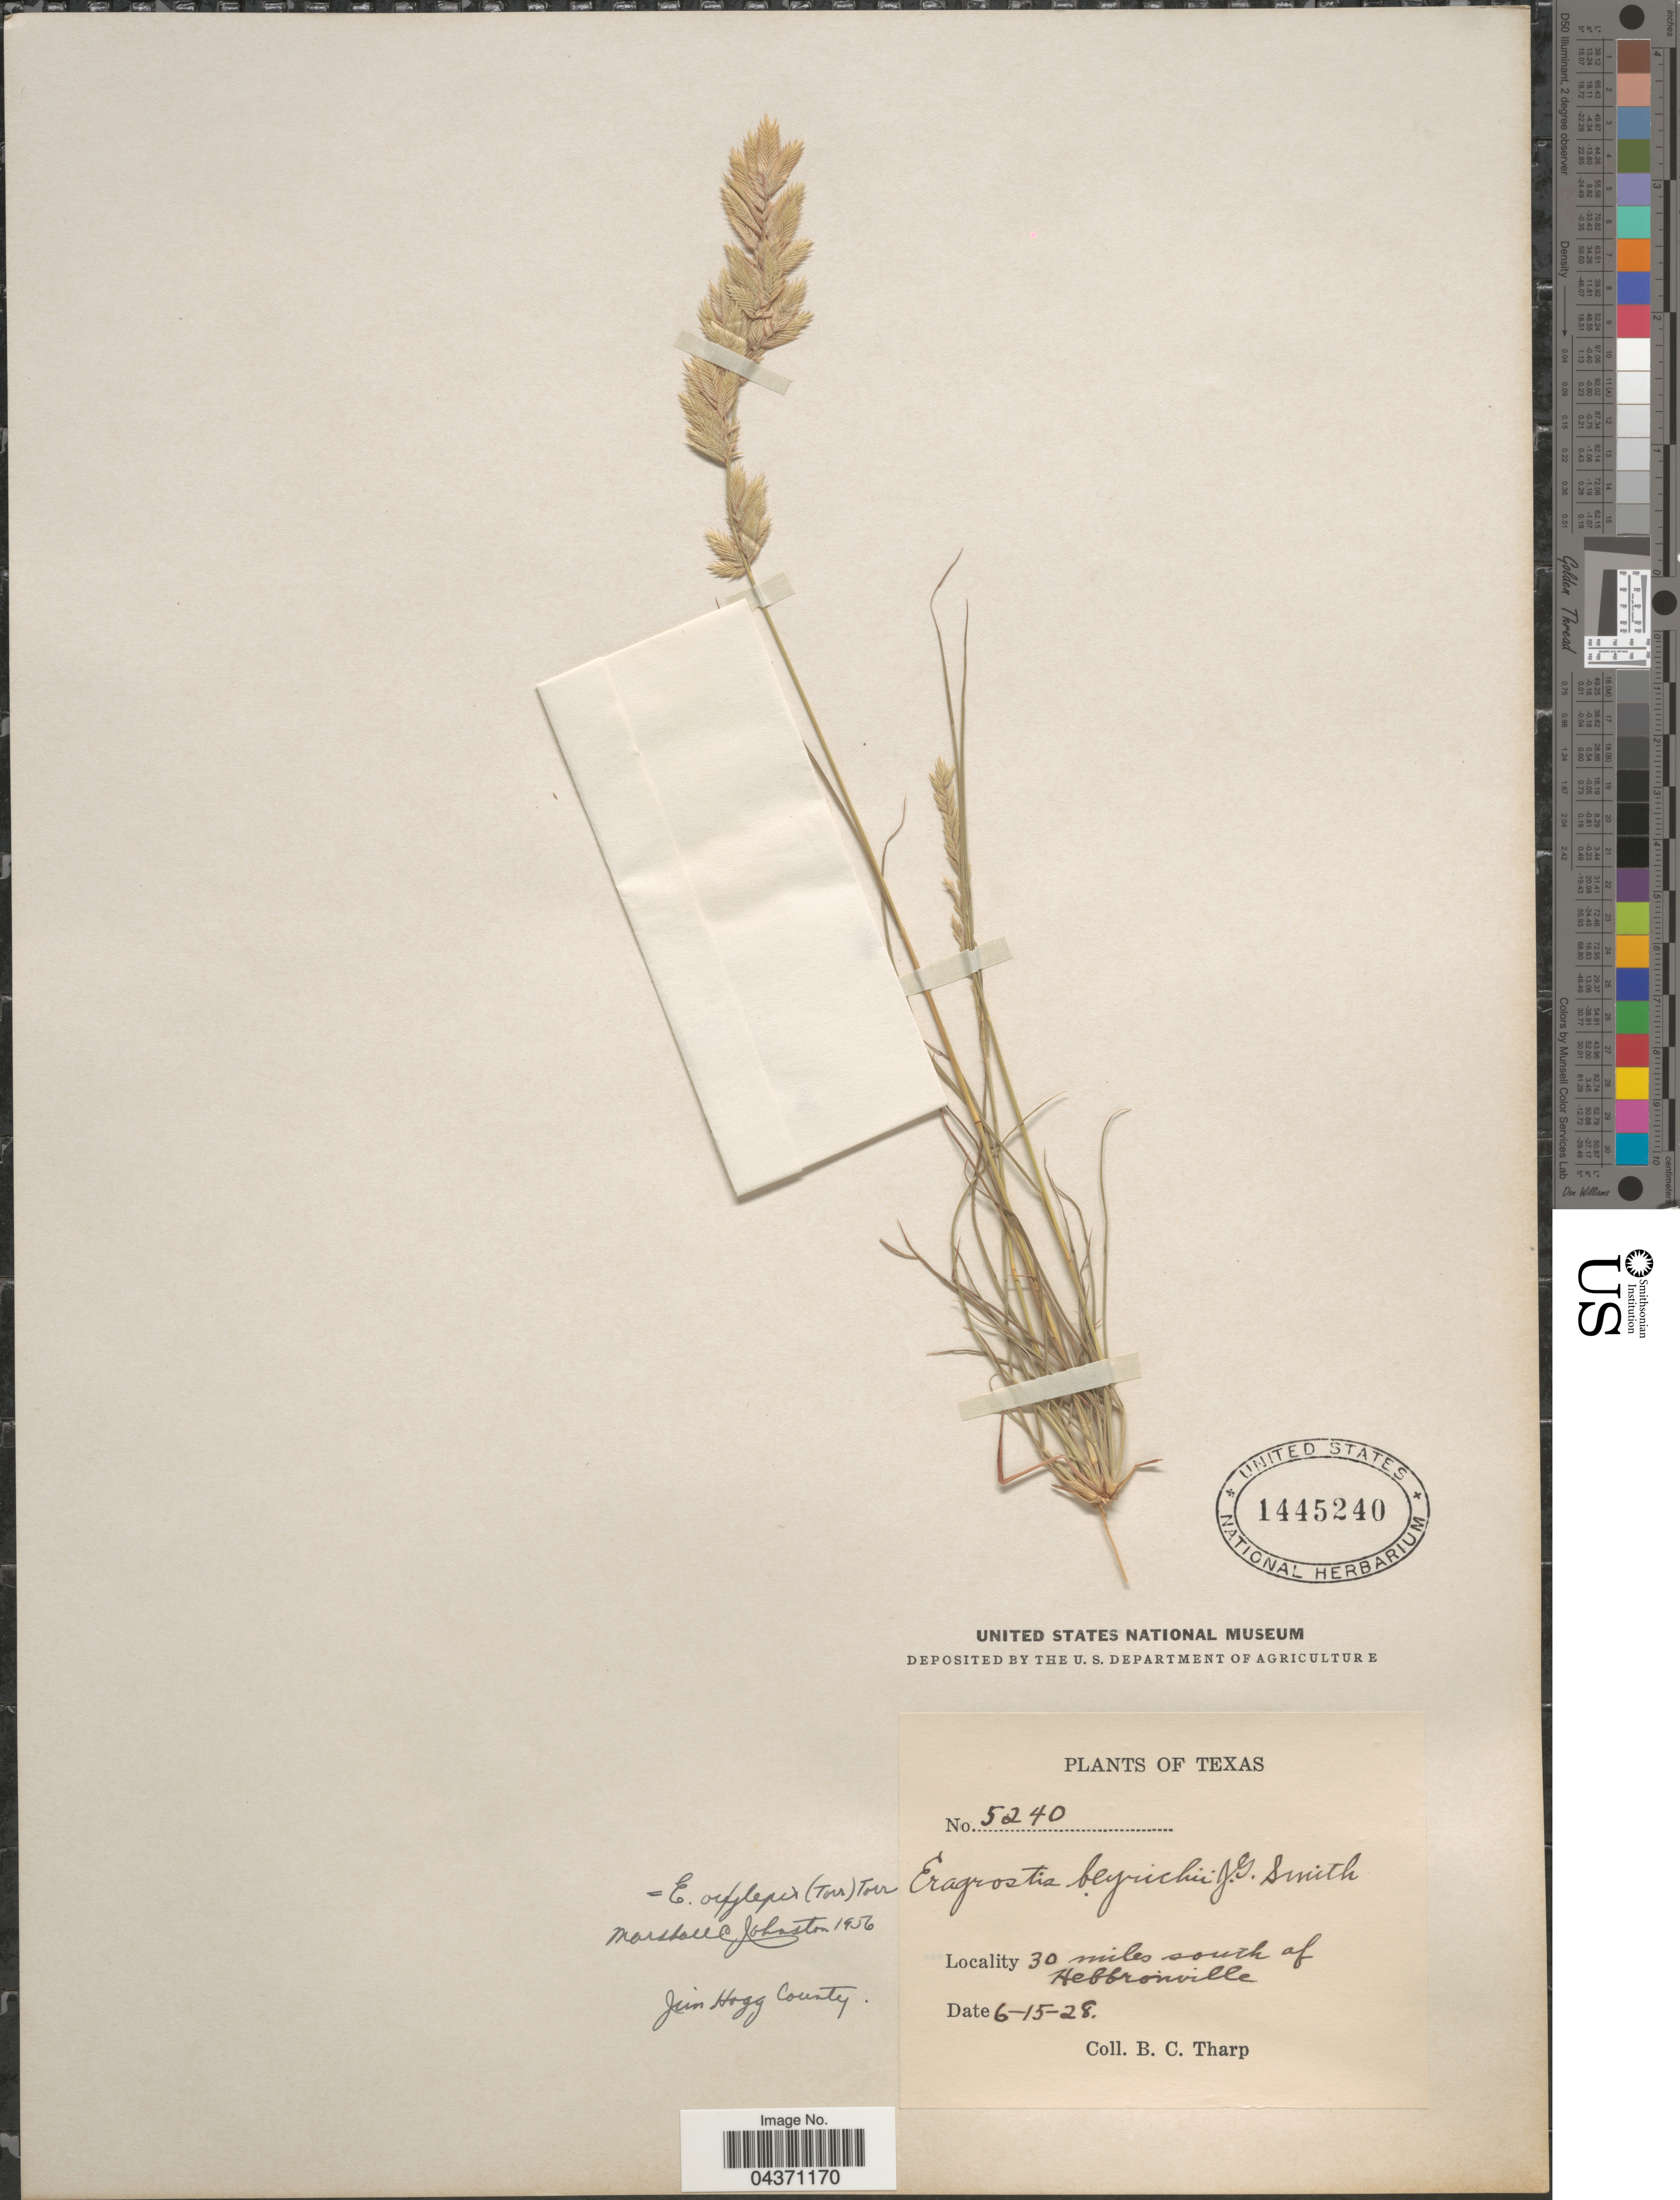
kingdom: Plantae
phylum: Tracheophyta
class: Liliopsida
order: Poales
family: Poaceae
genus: Eragrostis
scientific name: Eragrostis secundiflora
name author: J. Presl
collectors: B. C. Tharp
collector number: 5240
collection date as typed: Transcribed d/m/y: 15/6/28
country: United States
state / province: Texas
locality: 30 miles south of Hebbronville. Jim Hogg County.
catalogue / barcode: US 1445240